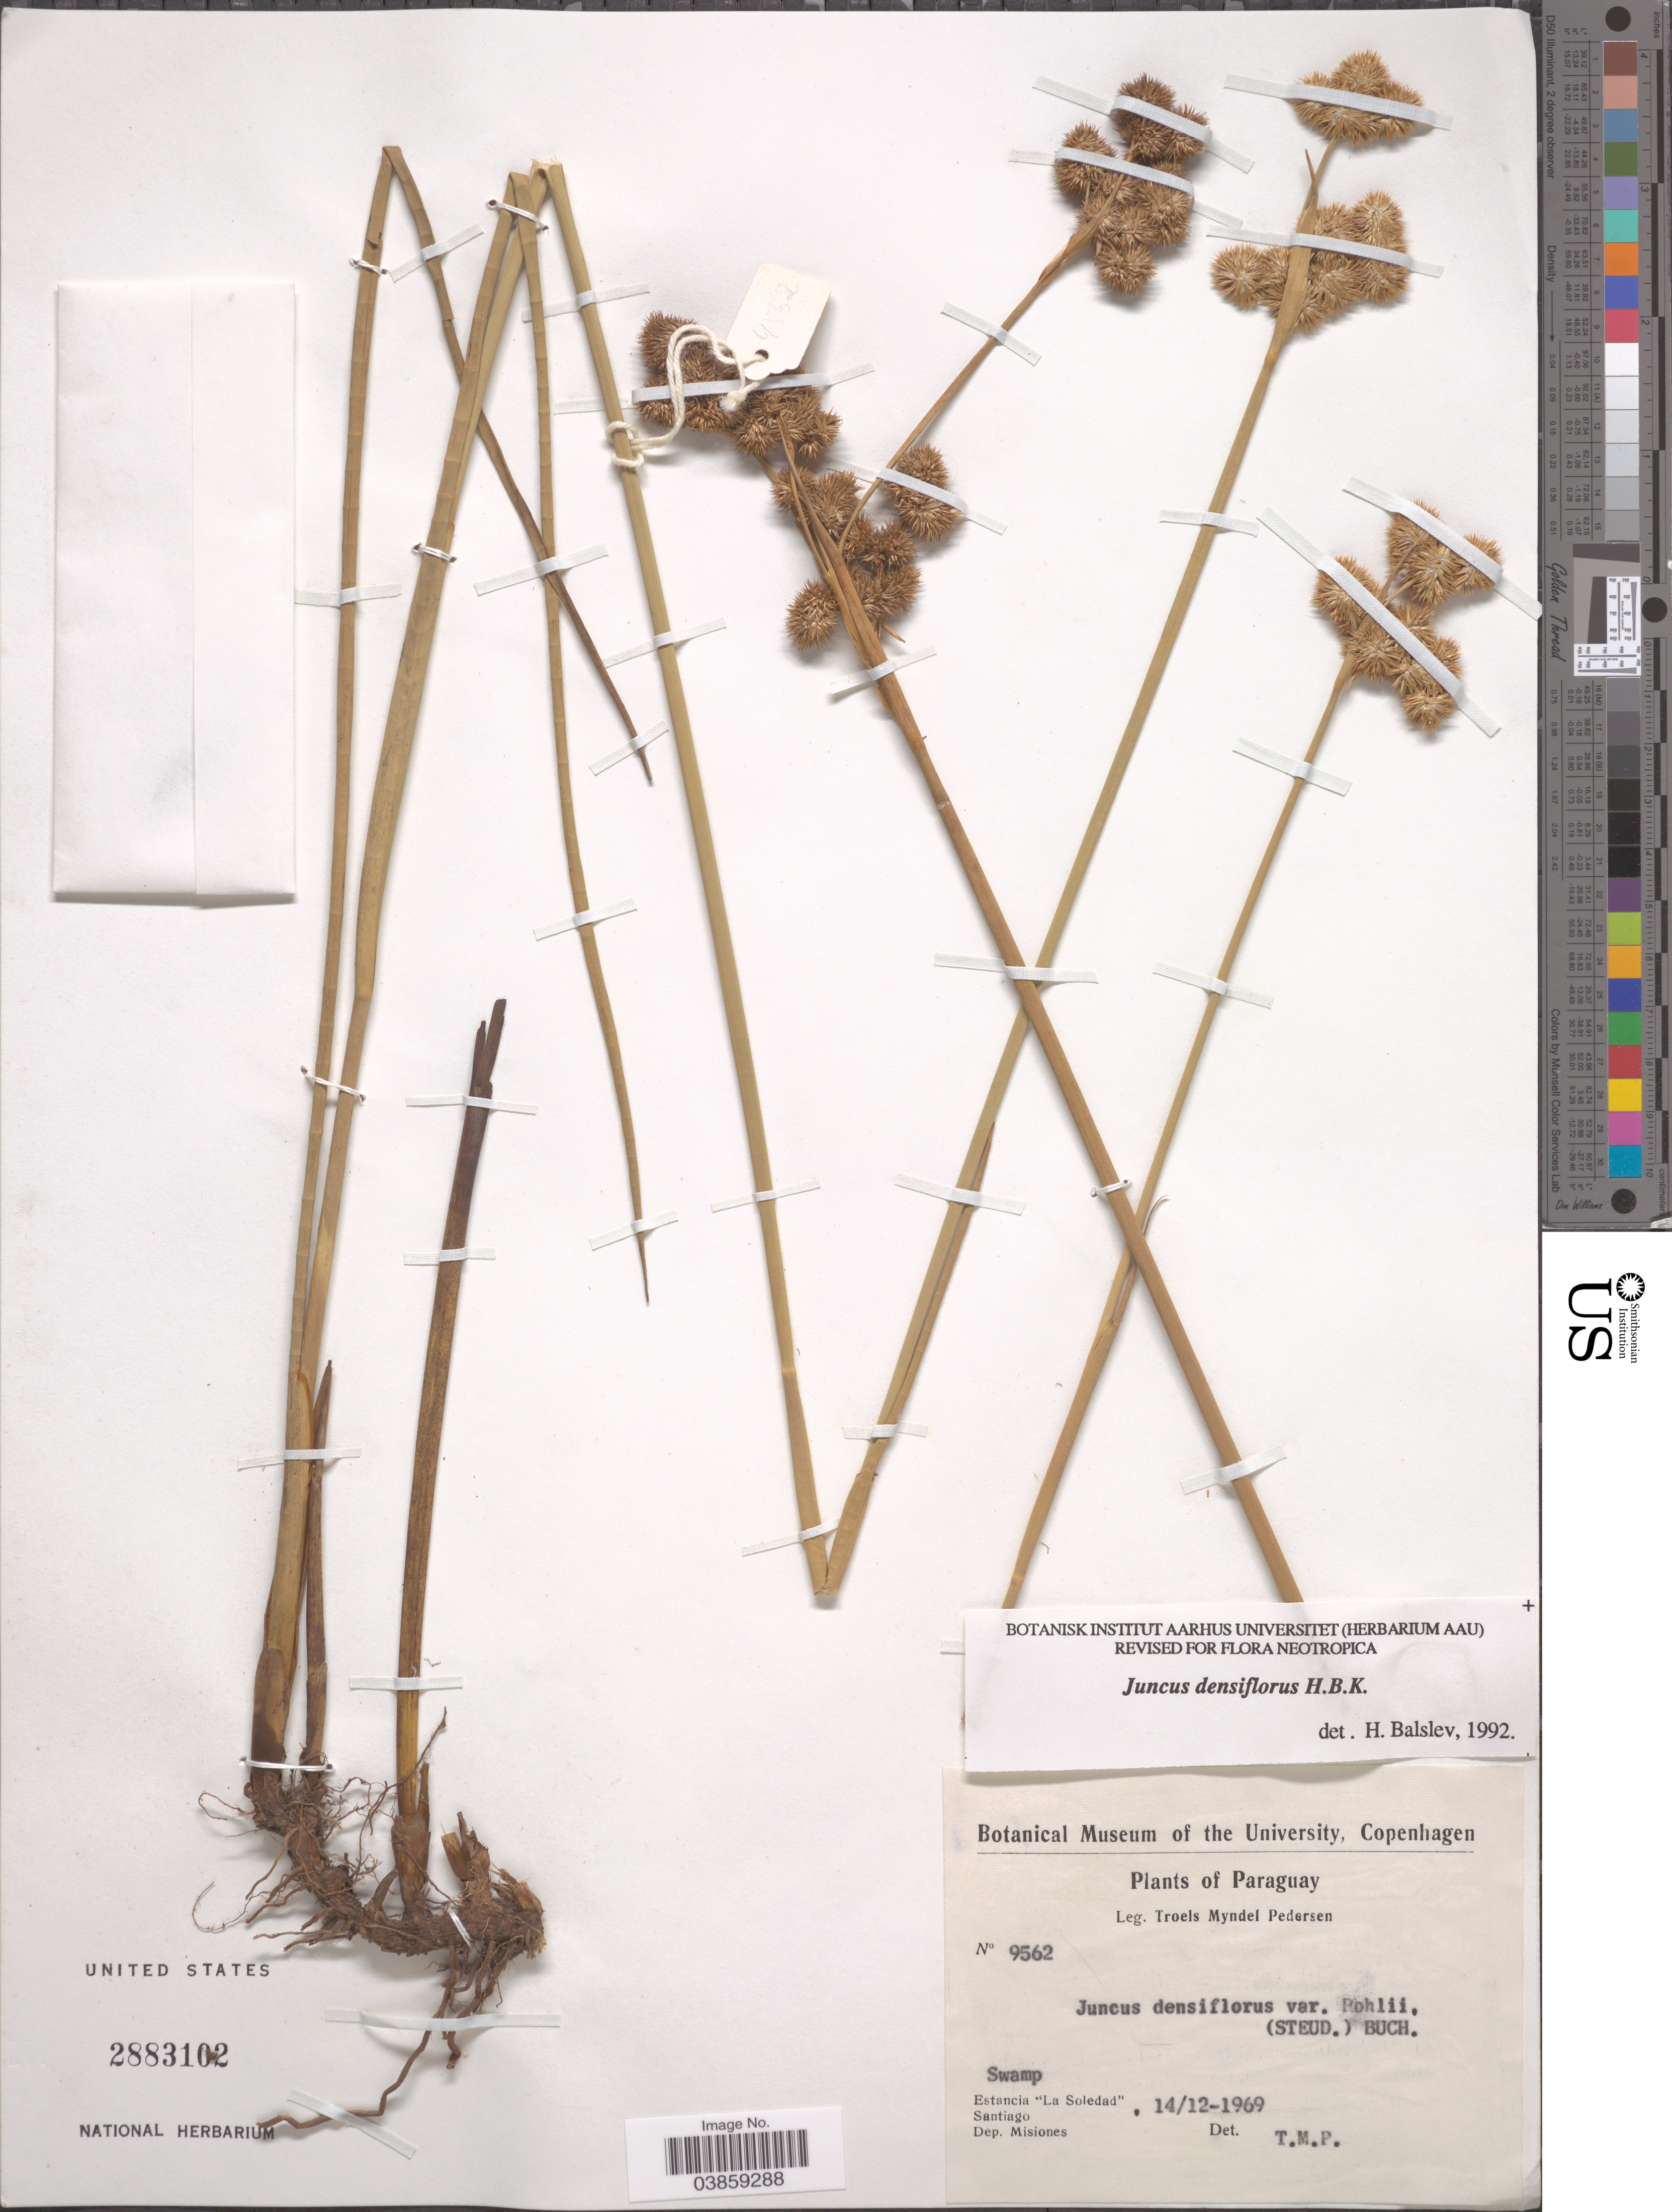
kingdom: Plantae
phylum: Tracheophyta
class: Liliopsida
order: Poales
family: Juncaceae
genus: Juncus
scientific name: Juncus densiflorus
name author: Kunth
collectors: T. Pederson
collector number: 9562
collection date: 1969-12-14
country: Paraguay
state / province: Misiones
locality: Estancia "La Soledad". Santiago. Dep. Misiones.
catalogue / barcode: US 2883102